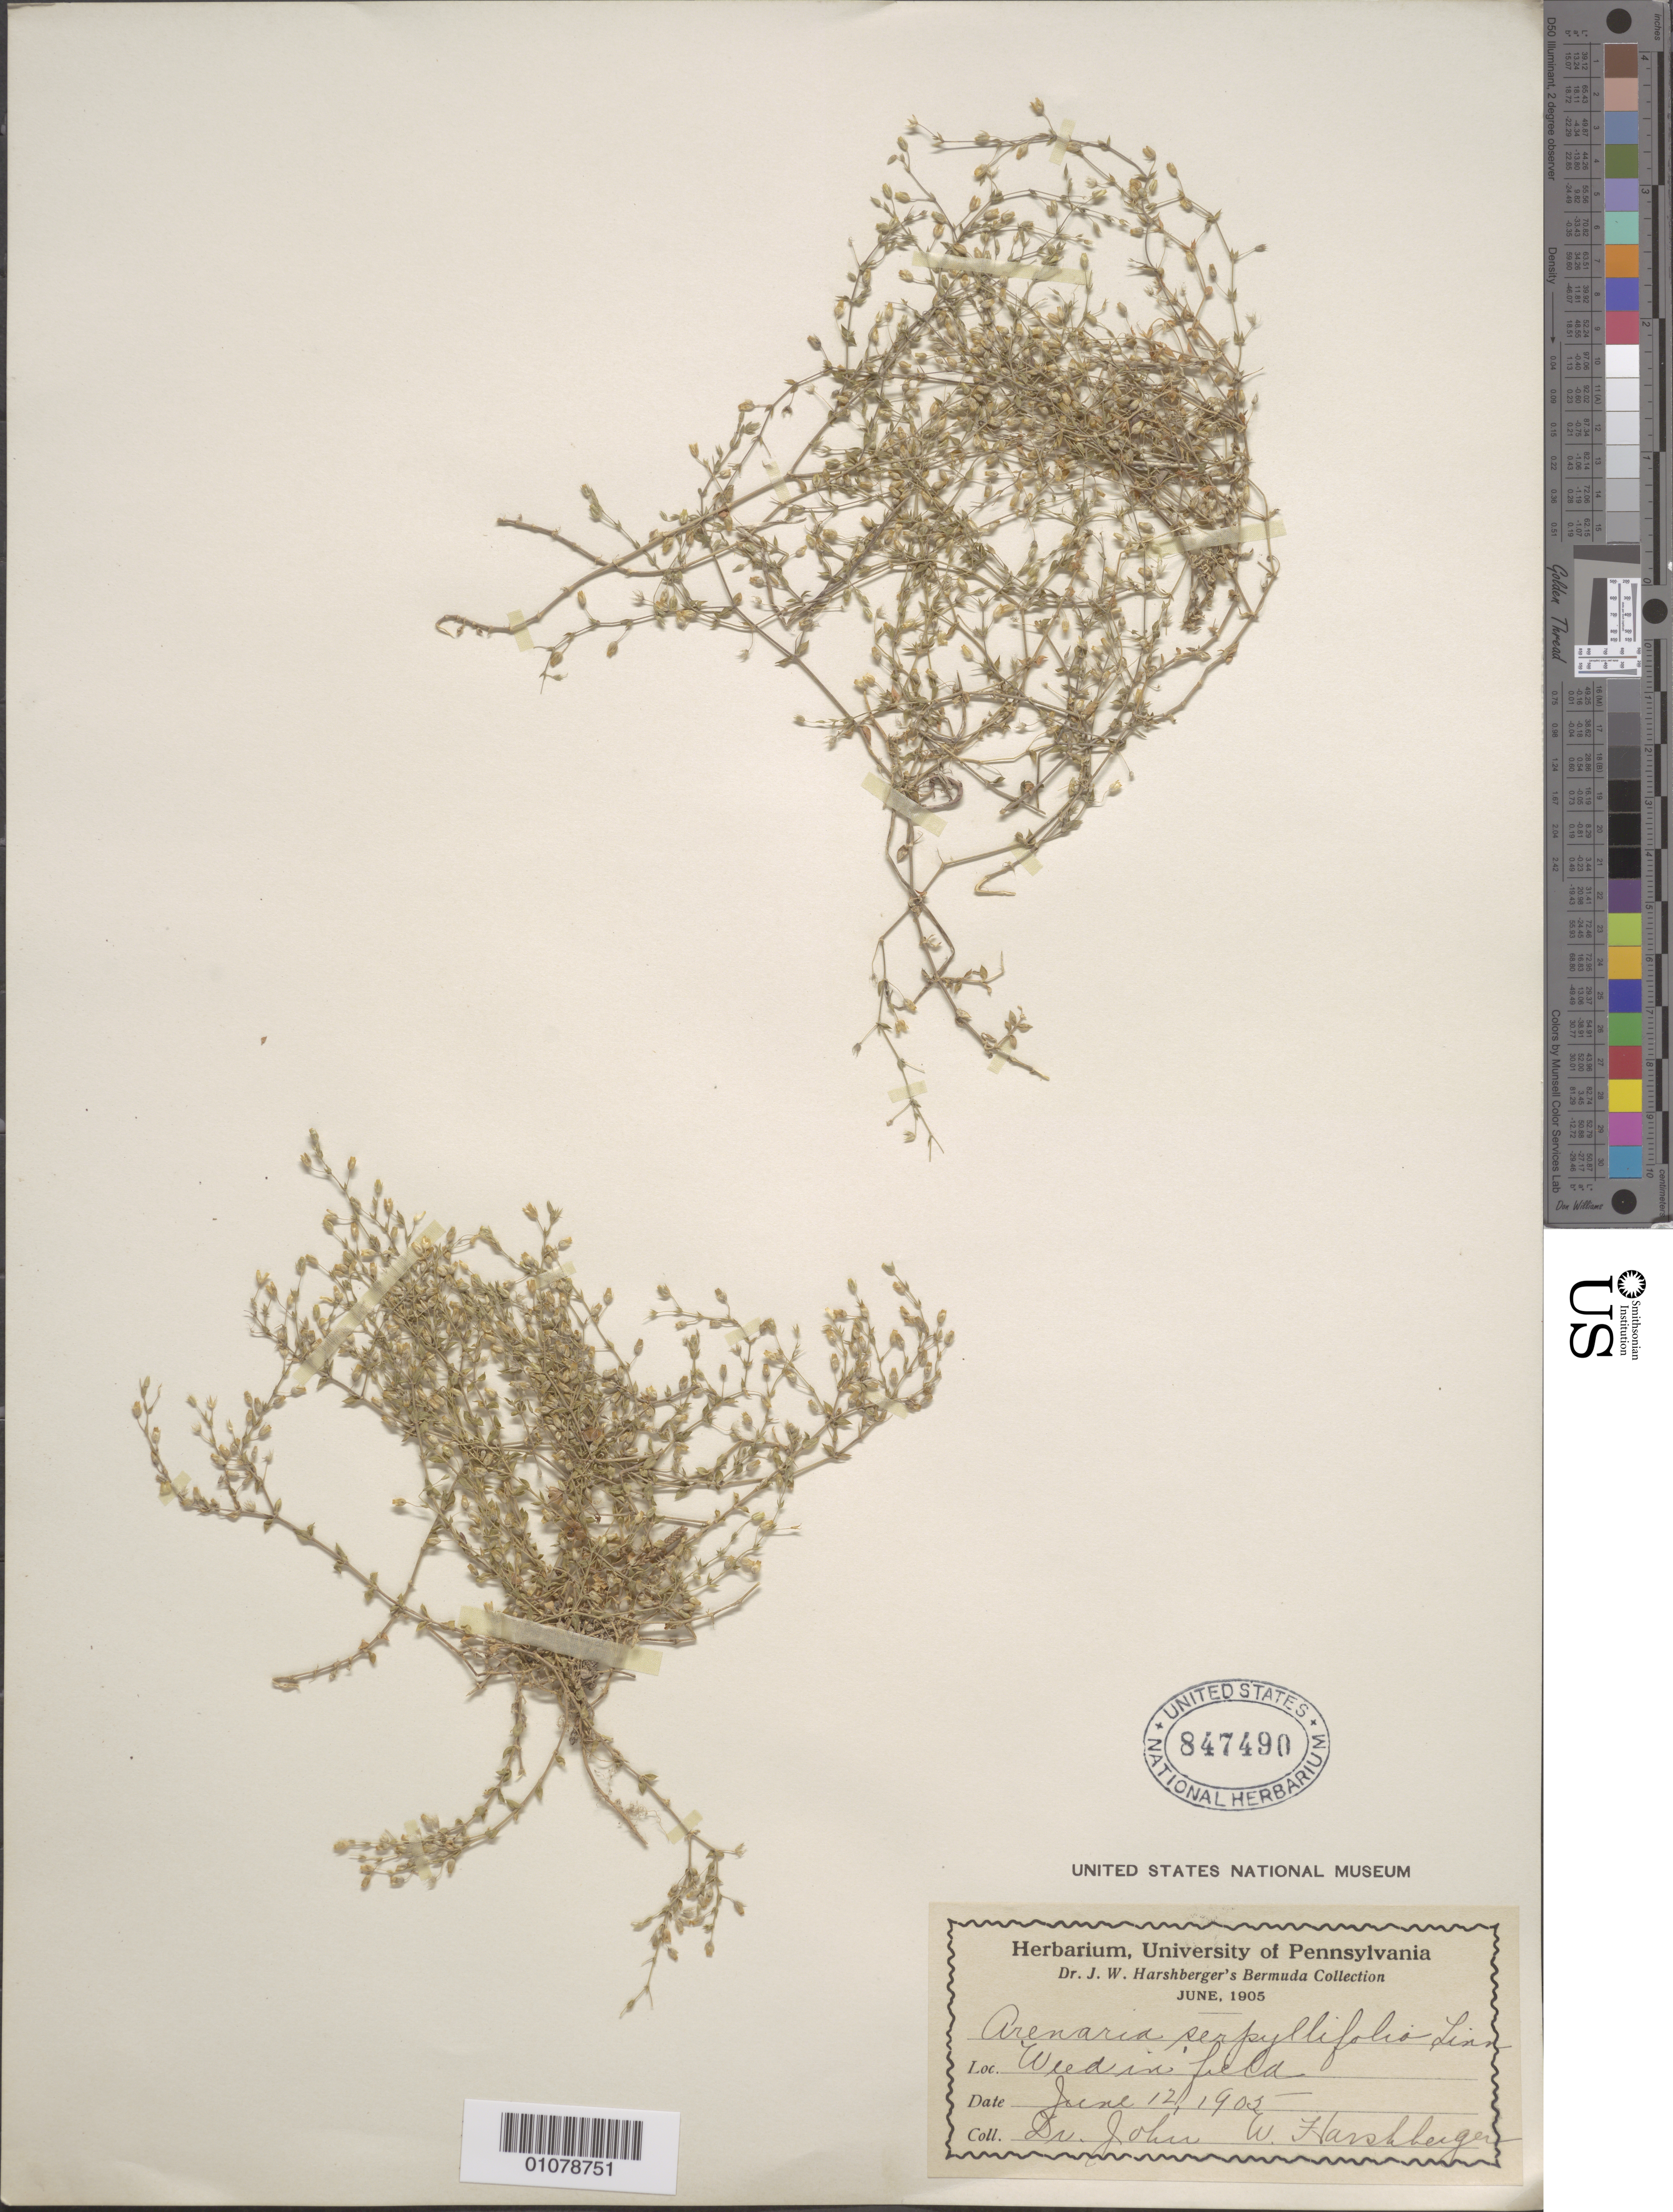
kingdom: Plantae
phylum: Tracheophyta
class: Magnoliopsida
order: Caryophyllales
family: Caryophyllaceae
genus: Arenaria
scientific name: Arenaria serpyllifolia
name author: L.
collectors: J. W. Harshberger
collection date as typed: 12 Jun 1905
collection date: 1905-06-12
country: Bermuda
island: Bermuda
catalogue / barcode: US 847490